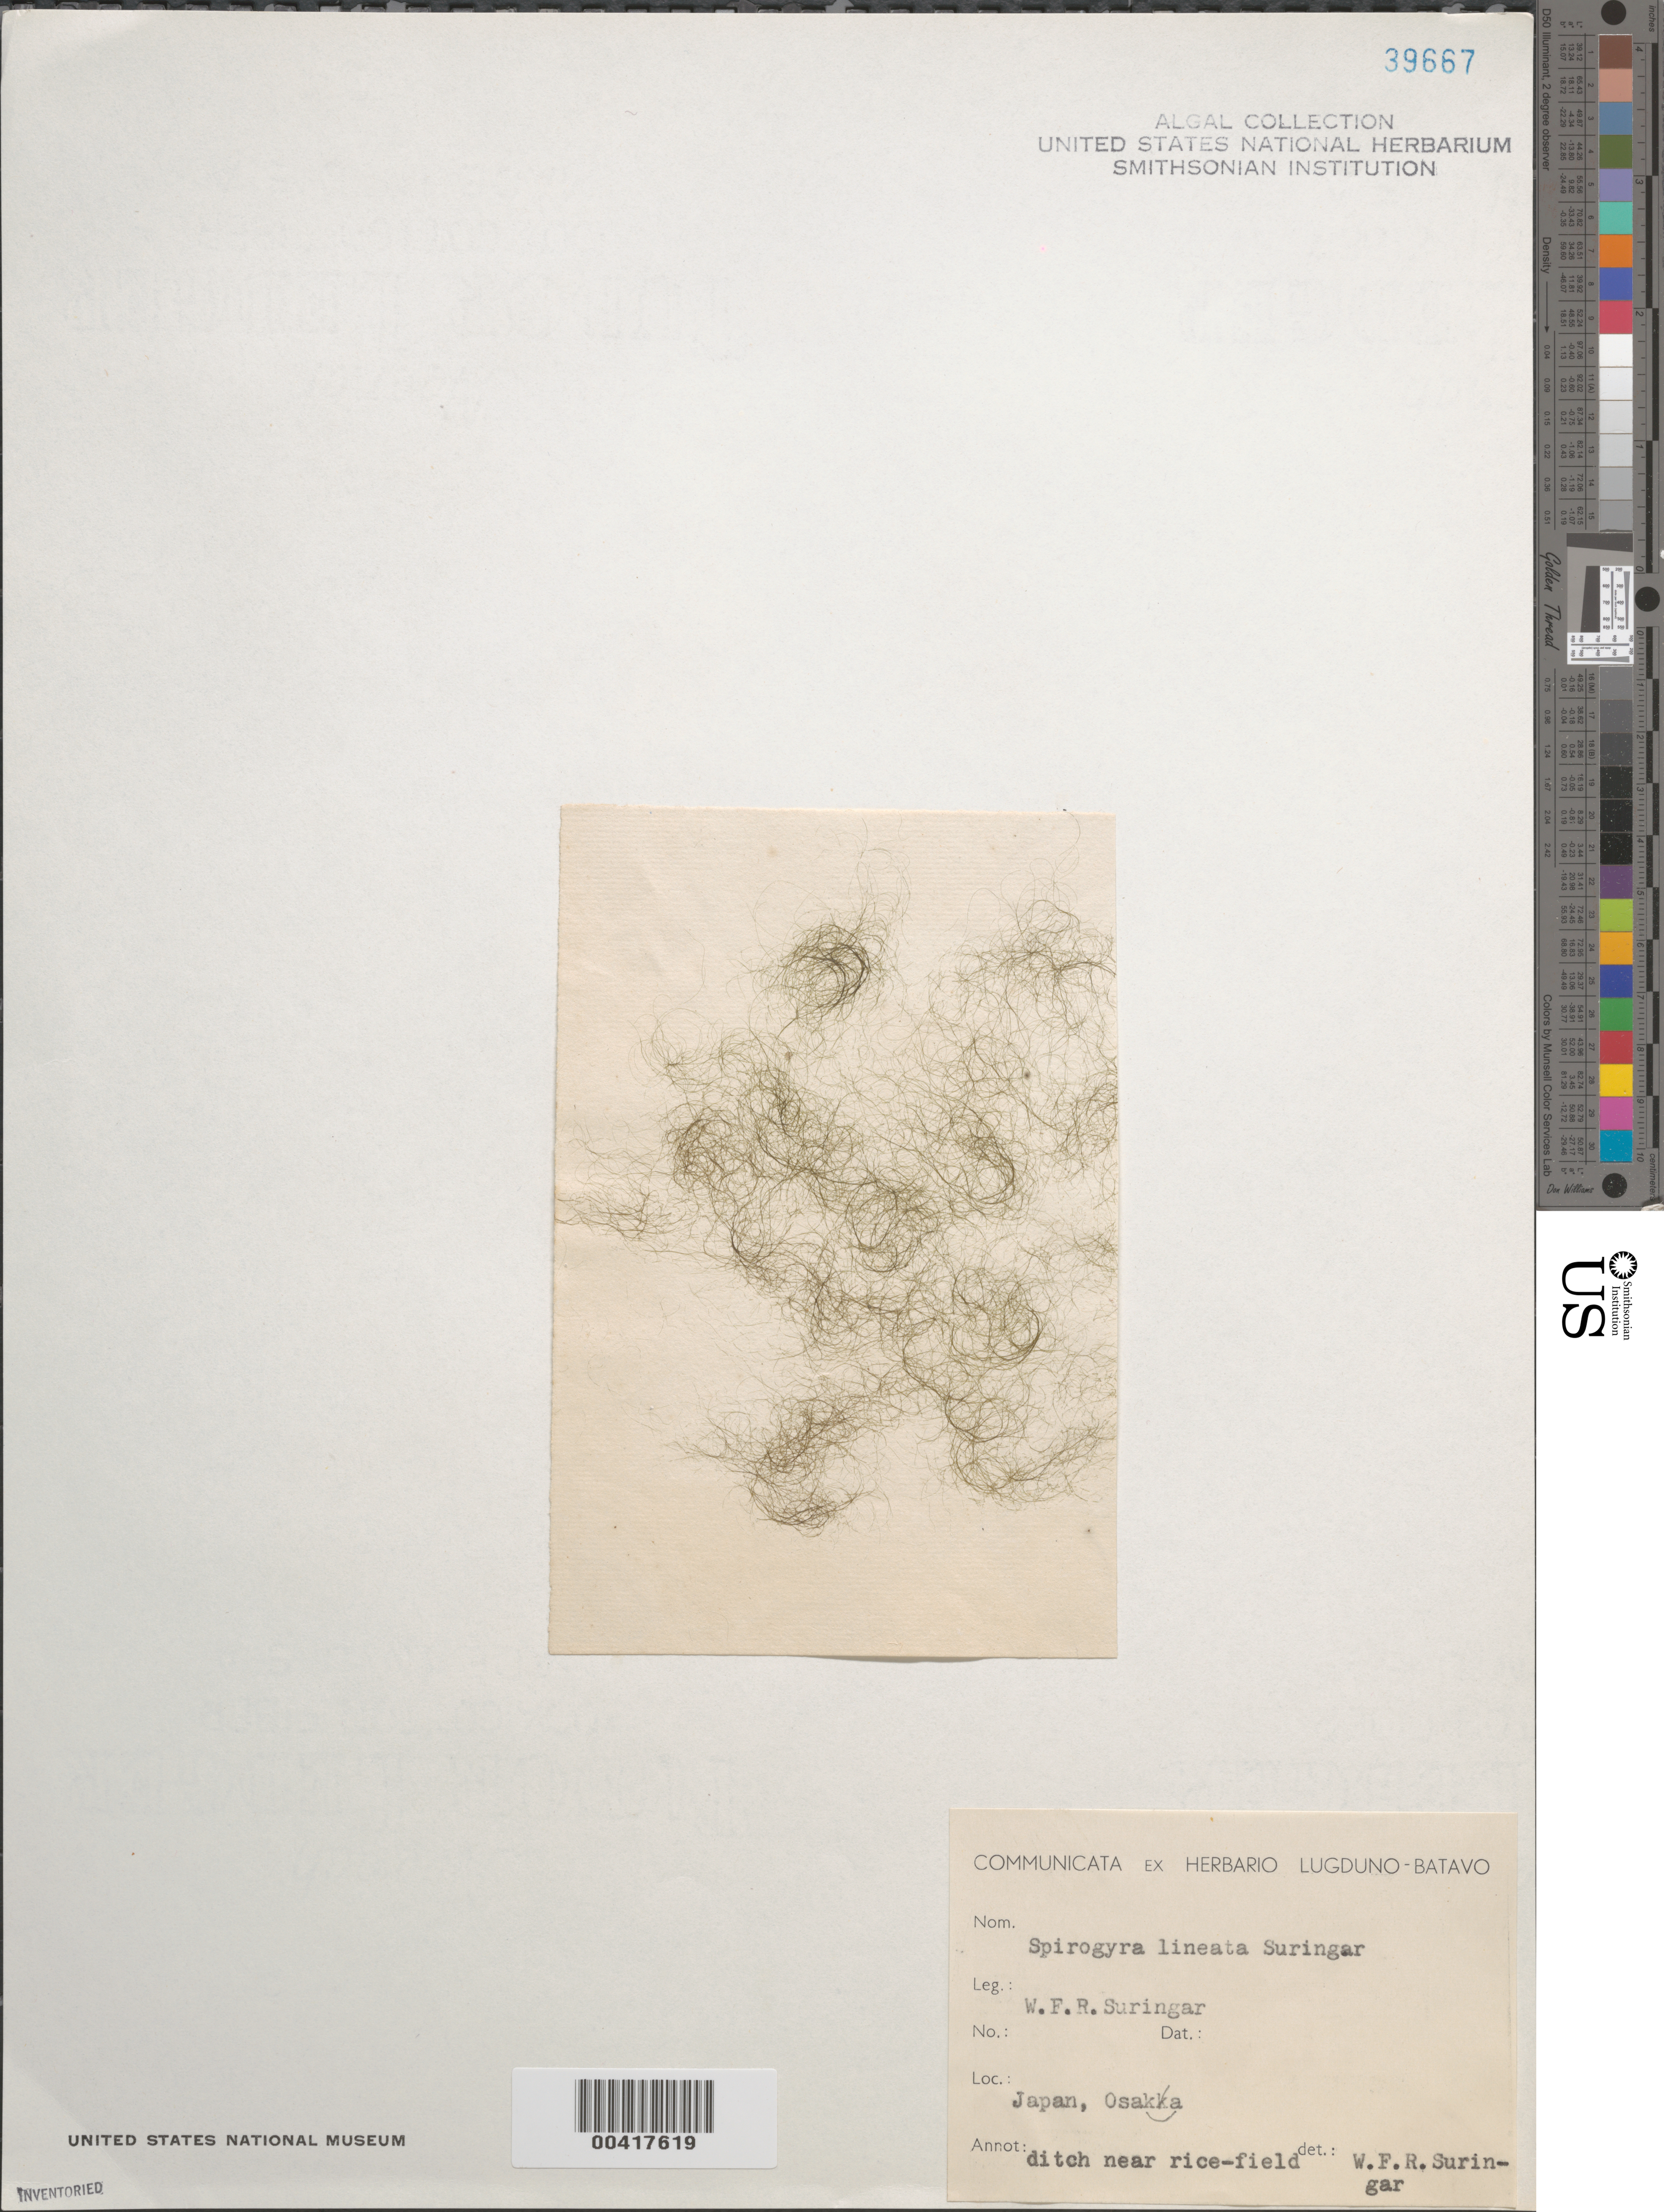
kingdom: Plantae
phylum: Charophyta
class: Zygnematophyceae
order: Zygnematales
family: Zygnemataceae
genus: Spirogyra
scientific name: Spirogyra lineata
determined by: Suringar, W. F. R.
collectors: W. F. Suringar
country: Japan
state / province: Osaka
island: Honshu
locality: Osaka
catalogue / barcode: US 39667